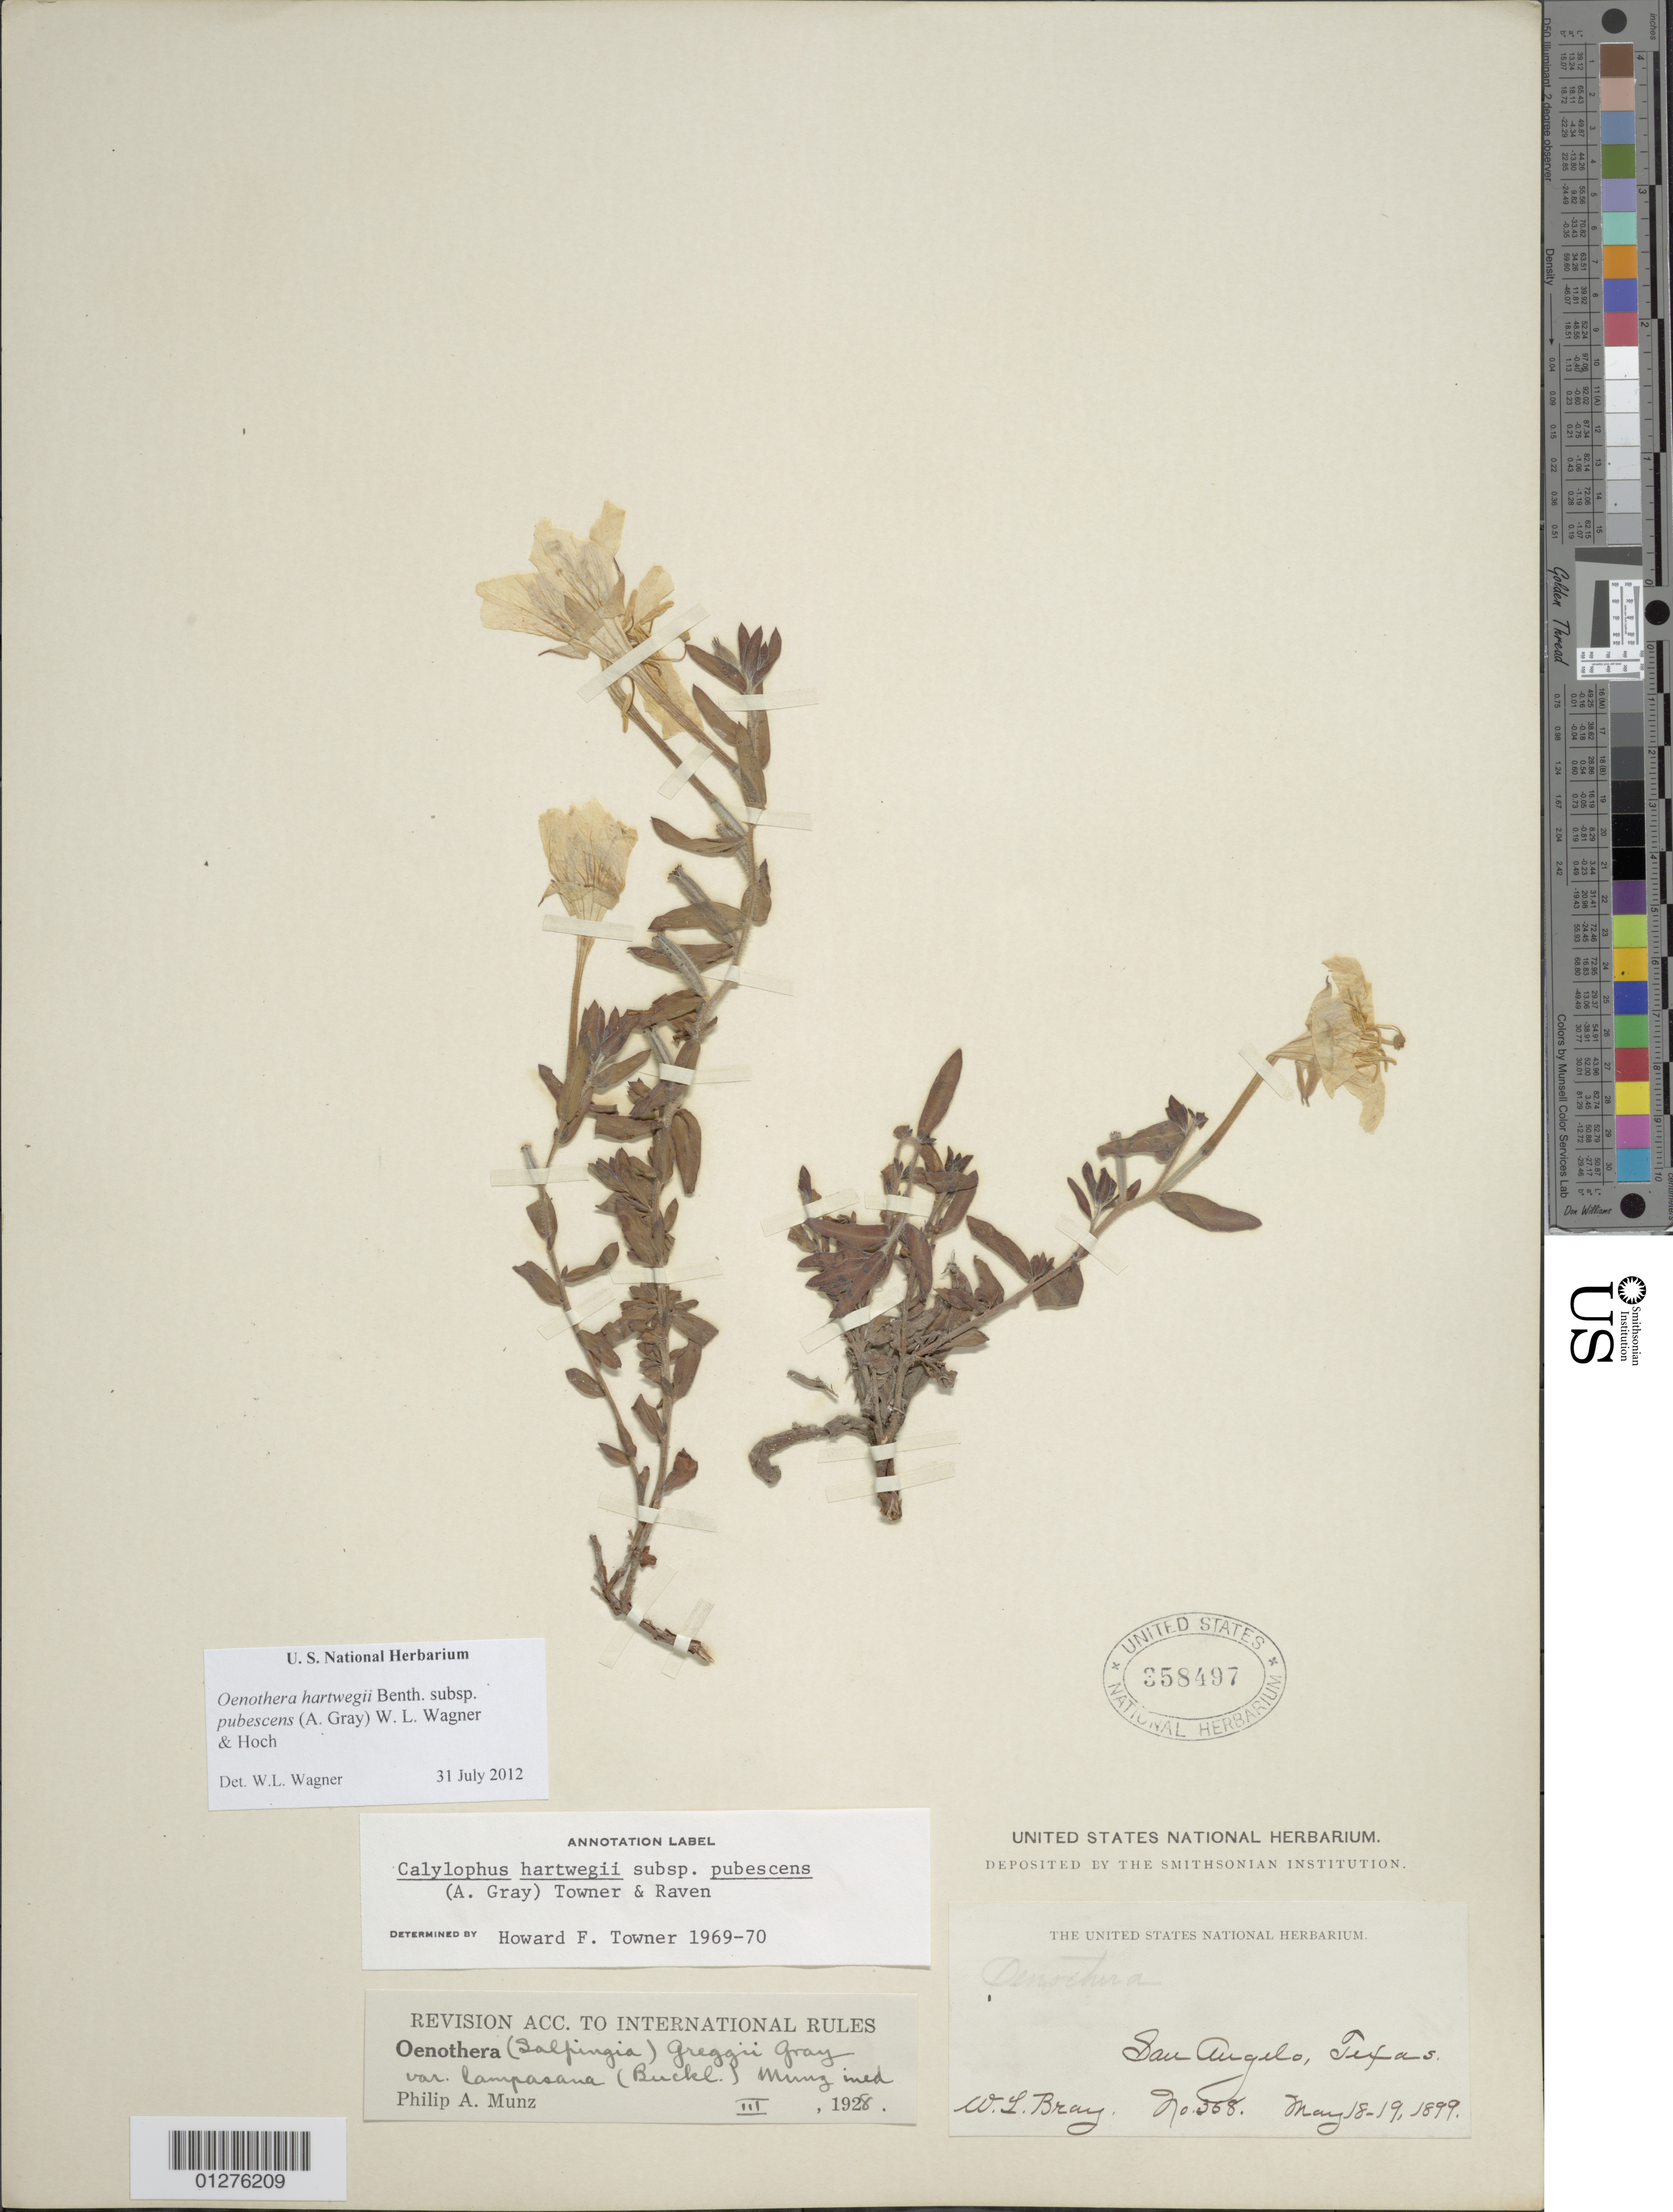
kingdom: Plantae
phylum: Tracheophyta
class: Magnoliopsida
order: Myrtales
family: Onagraceae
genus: Oenothera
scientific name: Oenothera hartwegii subsp. pubescens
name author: (A. Gray) W.L. Wagner & Hoch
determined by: Wagner, W. L., (BOT), Smithsonian Institution - National Museum of Natural History (UNITED STATES)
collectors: W. L. Bray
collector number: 368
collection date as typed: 18 May 1899 to 19 May 1899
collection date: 1899-05-18/1899-05-19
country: United States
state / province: Texas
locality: San Angelo.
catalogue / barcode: US 358497